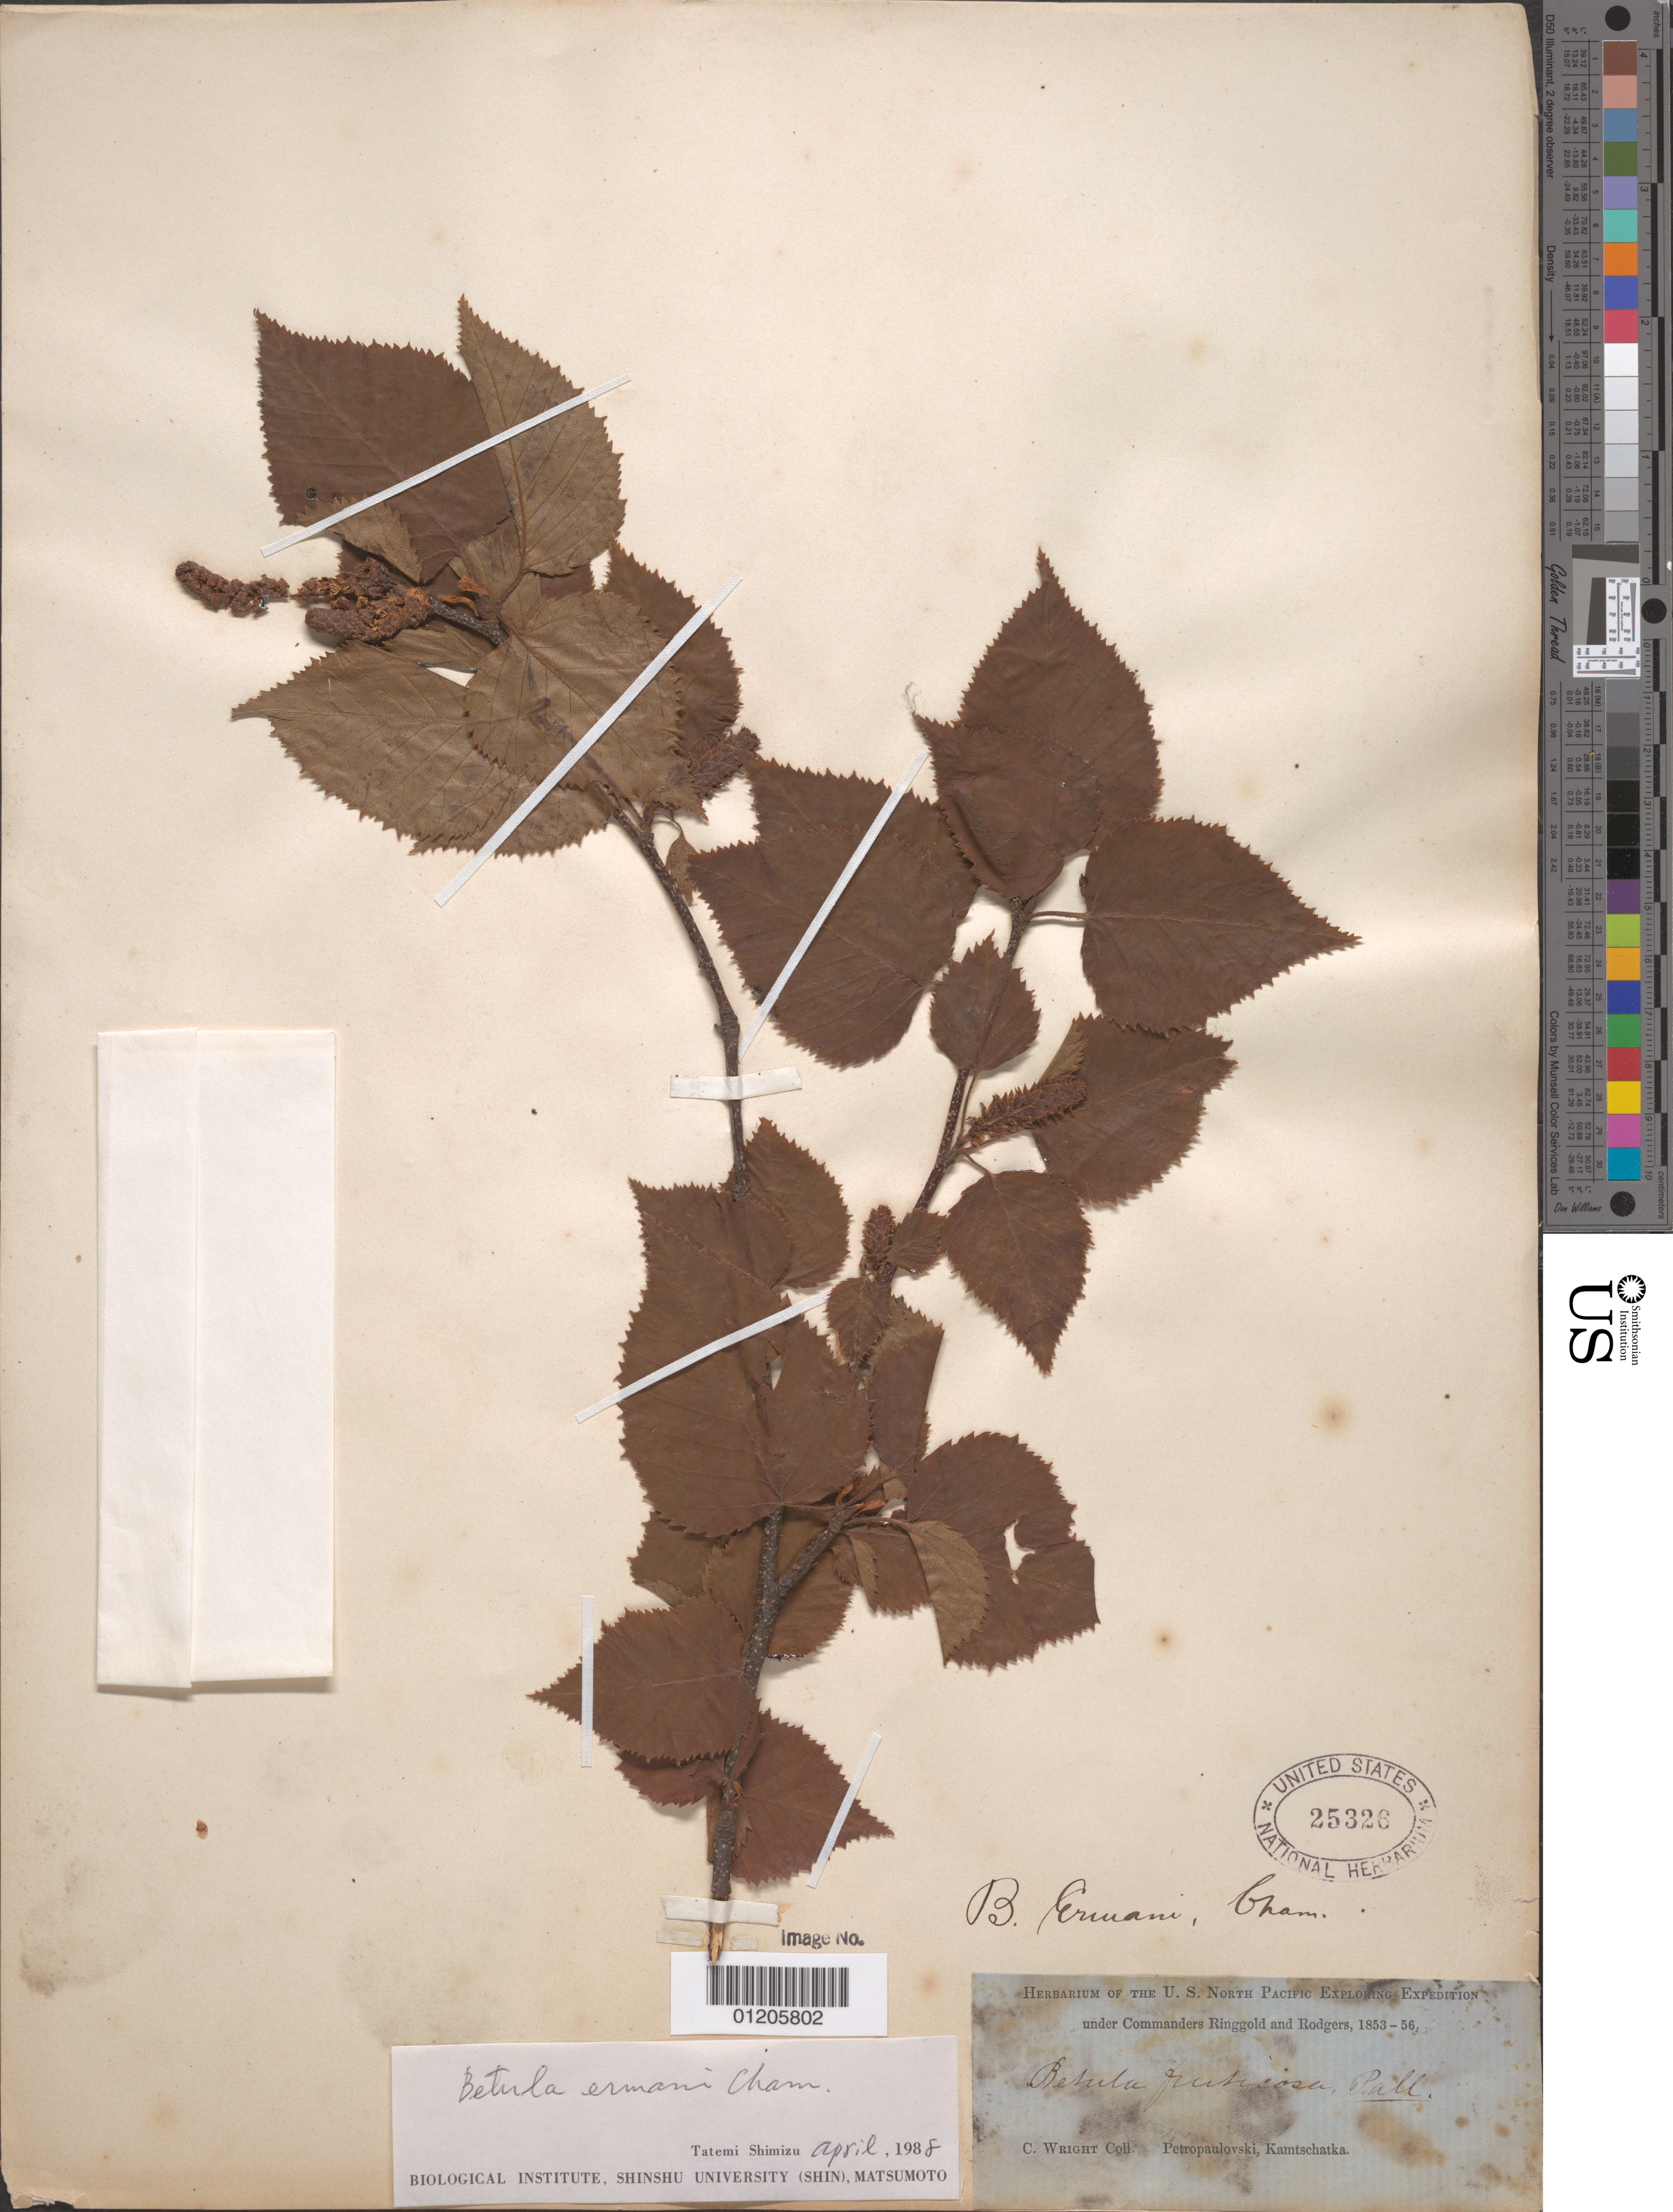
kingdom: Plantae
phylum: Tracheophyta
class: Magnoliopsida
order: Fagales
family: Betulaceae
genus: Betula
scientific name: Betula ermanii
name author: Cham.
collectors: C. Wright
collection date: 1853/1856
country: Russian Federation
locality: Petropaulovski, kamtschatka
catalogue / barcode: US 25326